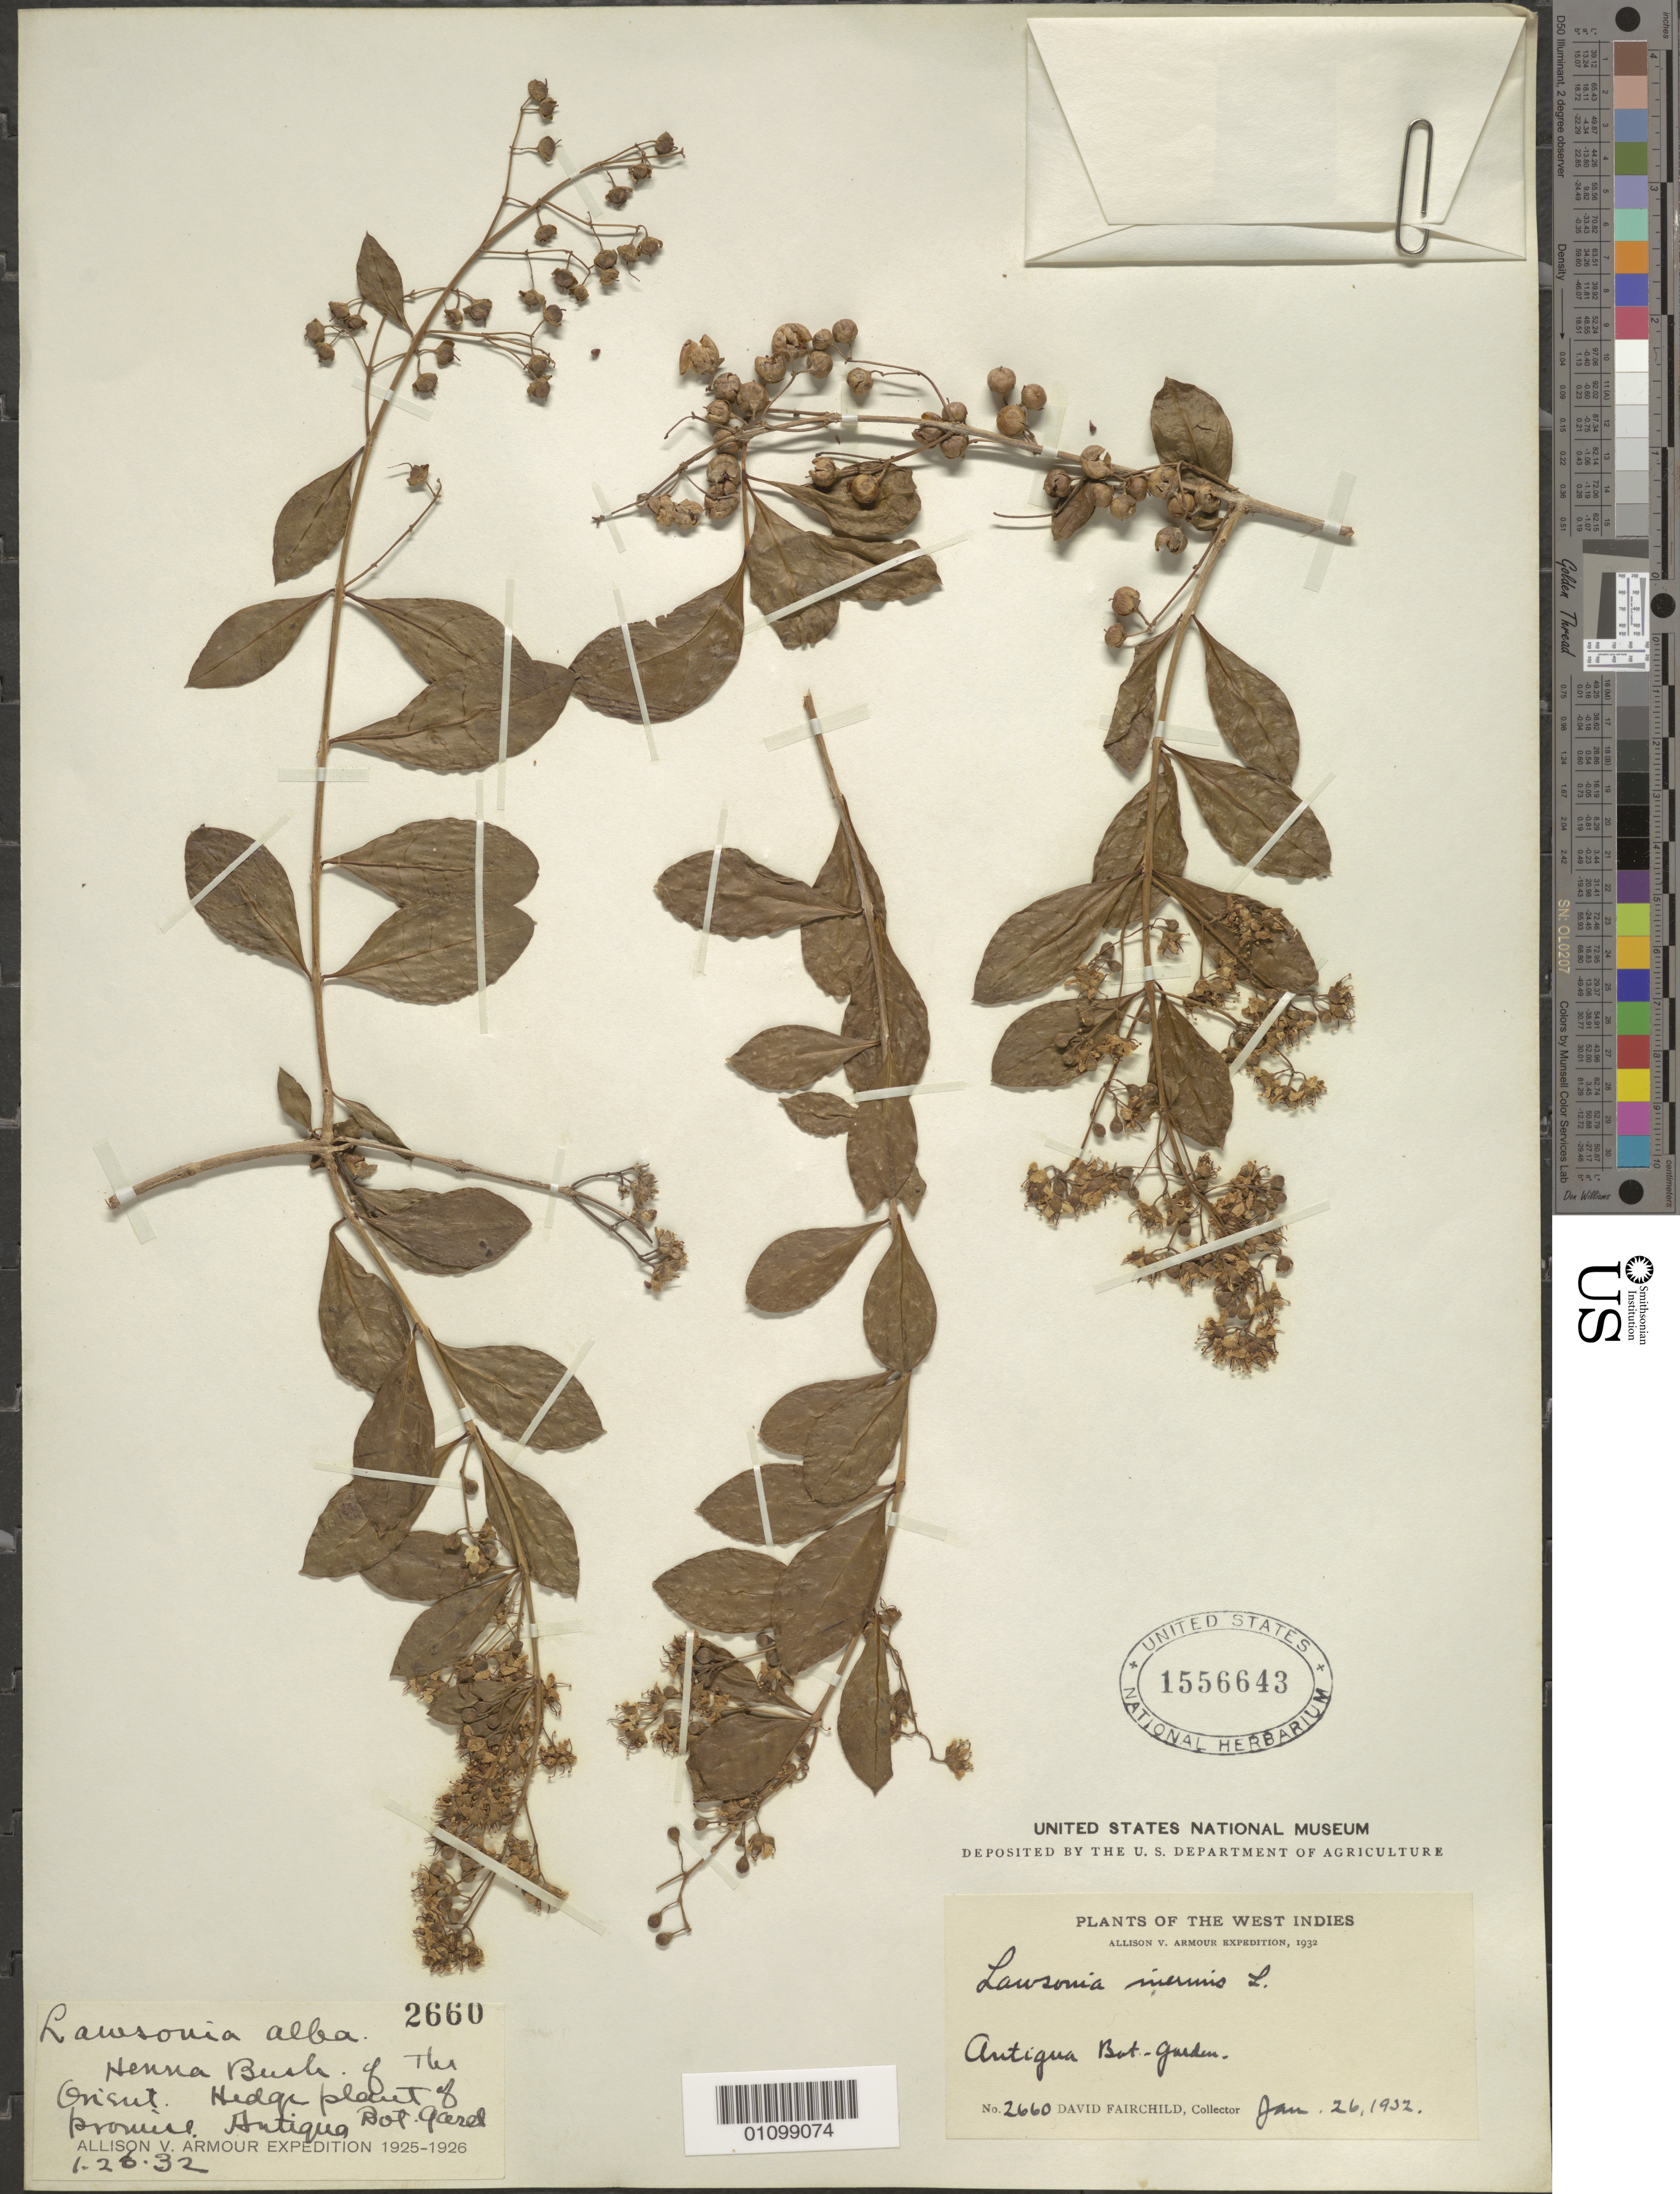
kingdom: Plantae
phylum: Tracheophyta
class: Magnoliopsida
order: Myrtales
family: Lythraceae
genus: Lawsonia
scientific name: Lawsonia inermis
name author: L.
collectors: D. Fairchild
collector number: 2660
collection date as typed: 26 Jan 1932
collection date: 1932-01-26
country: Antigua and Barbuda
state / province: Saint John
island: Antigua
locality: Antigua Botanical Gardens.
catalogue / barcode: US 1556643